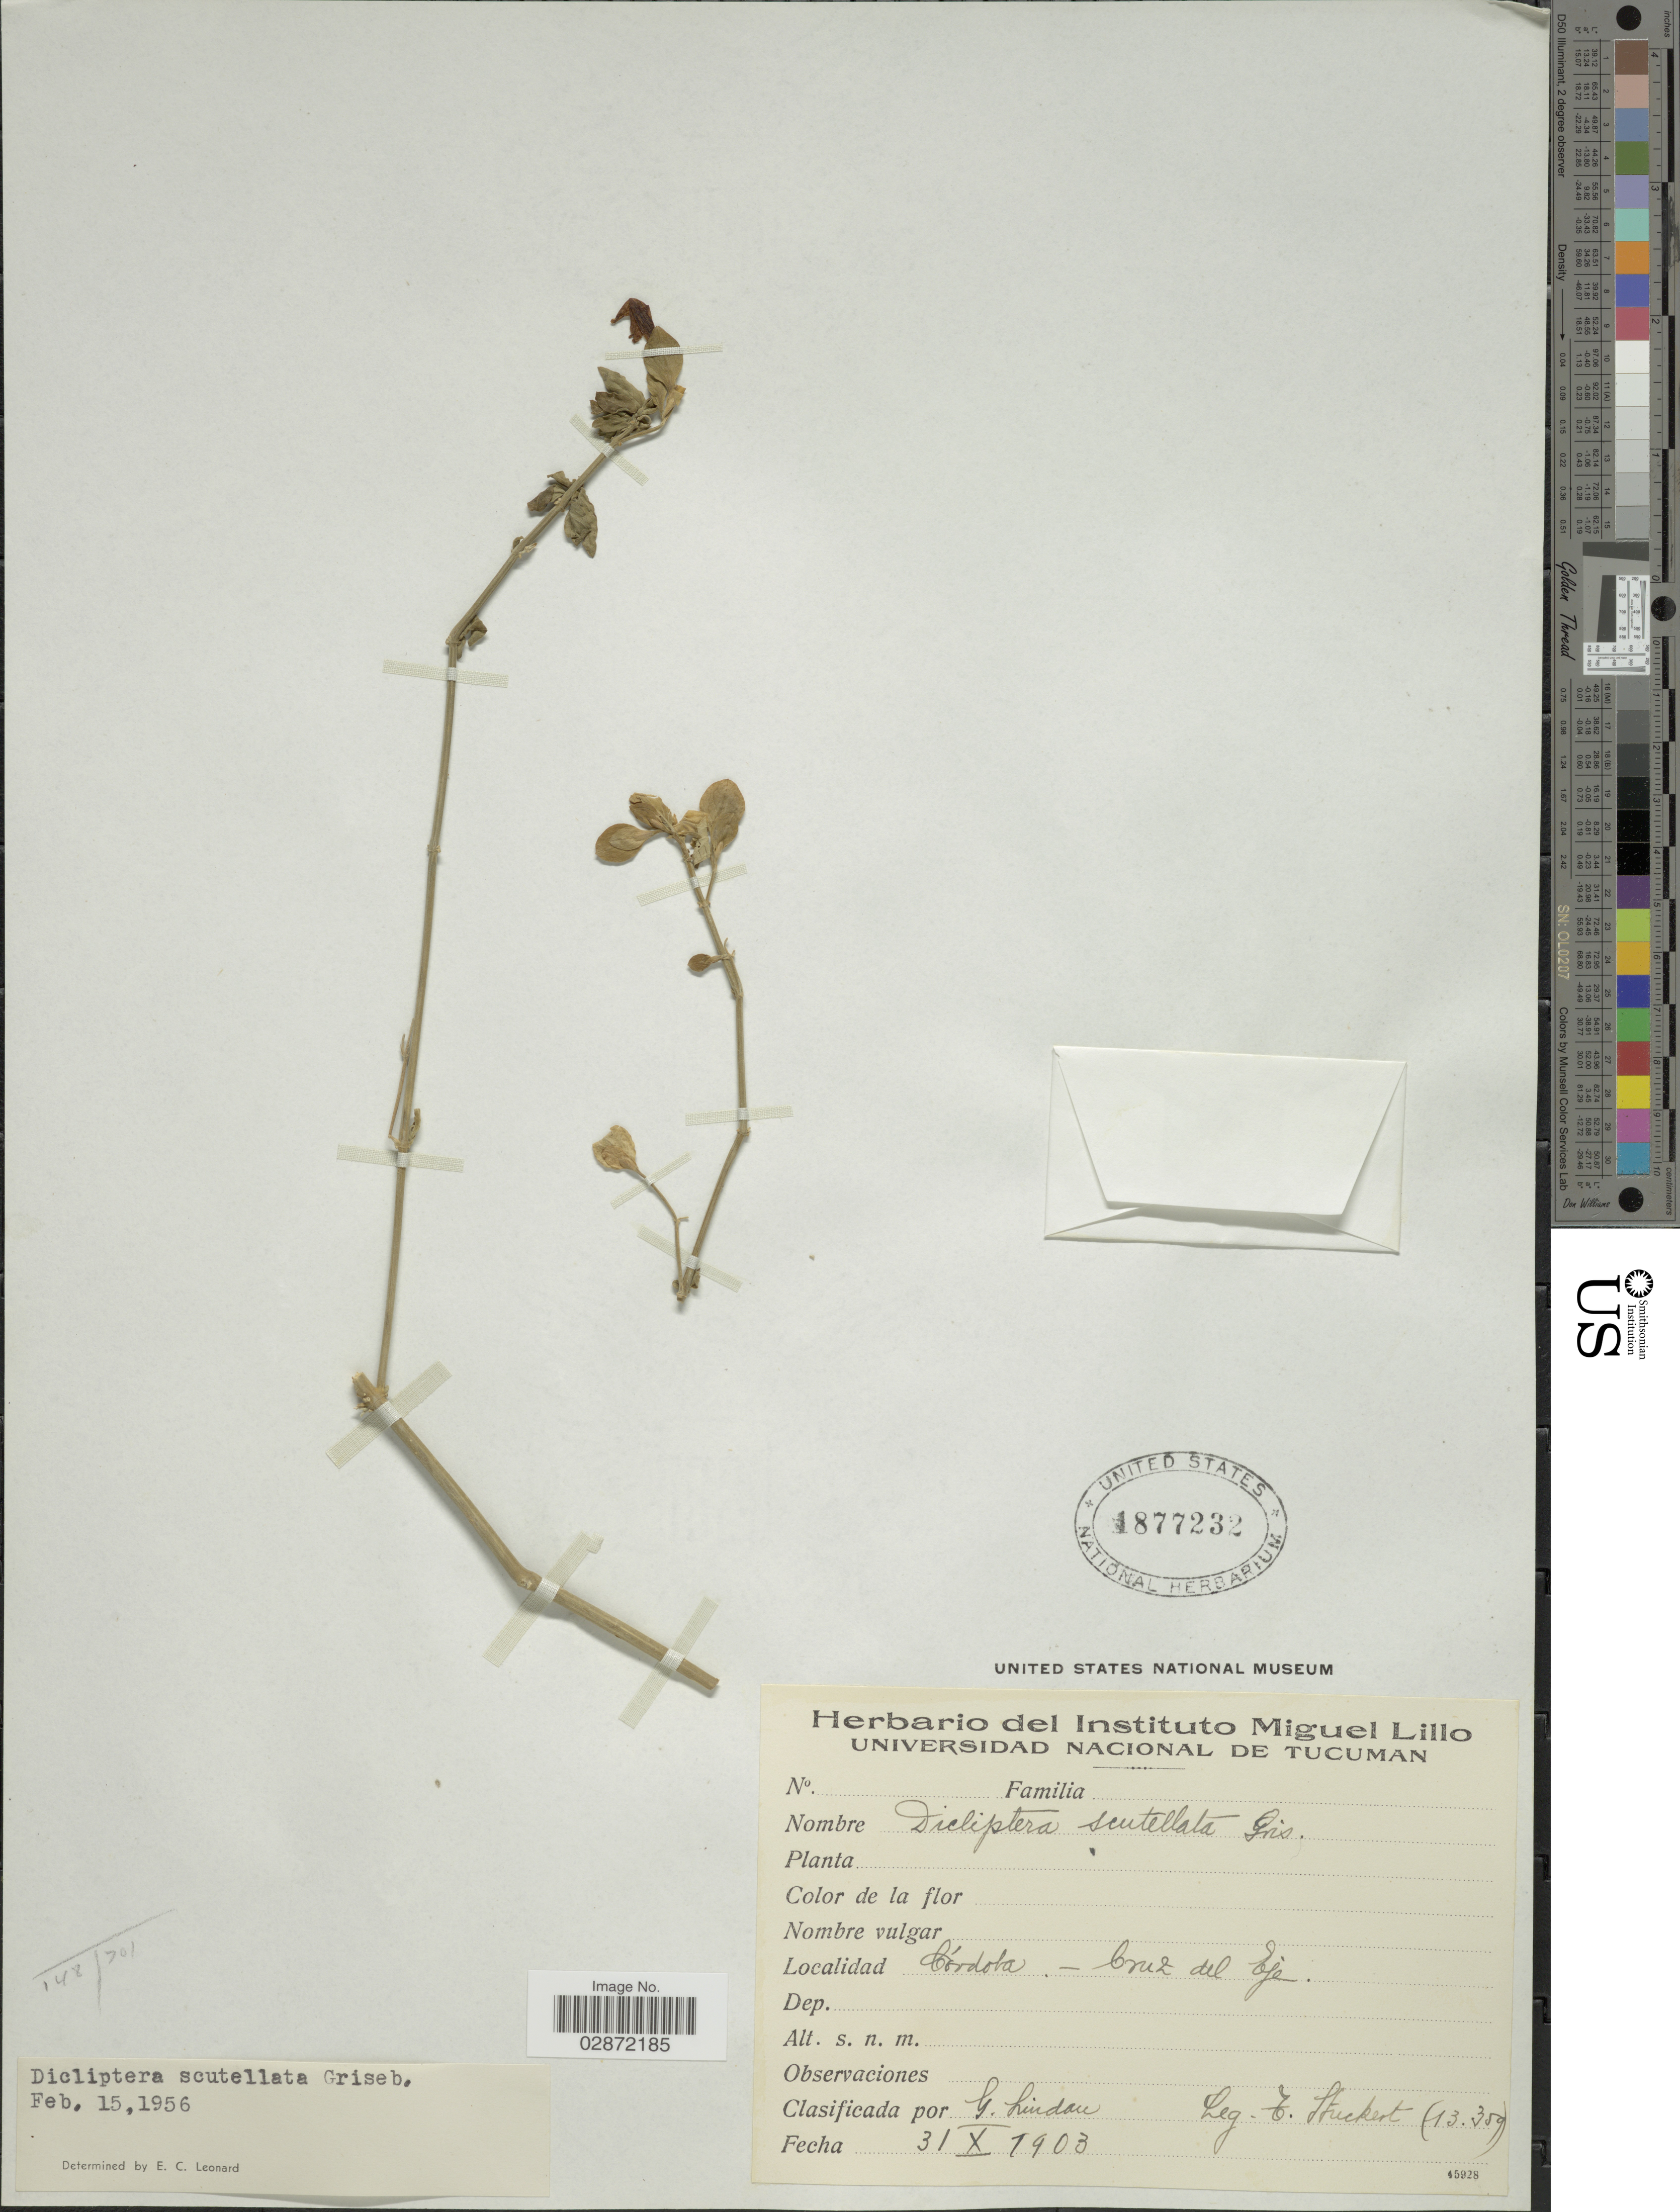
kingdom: Plantae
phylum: Tracheophyta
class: Magnoliopsida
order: Lamiales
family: Acanthaceae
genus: Dicliptera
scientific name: Dicliptera scutellata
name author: Griseb.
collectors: T. Stuckert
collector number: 13359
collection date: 1903-10-31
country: Argentina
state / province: Cordoba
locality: Córdoba - Cruz del Eje.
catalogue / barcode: US 1877232